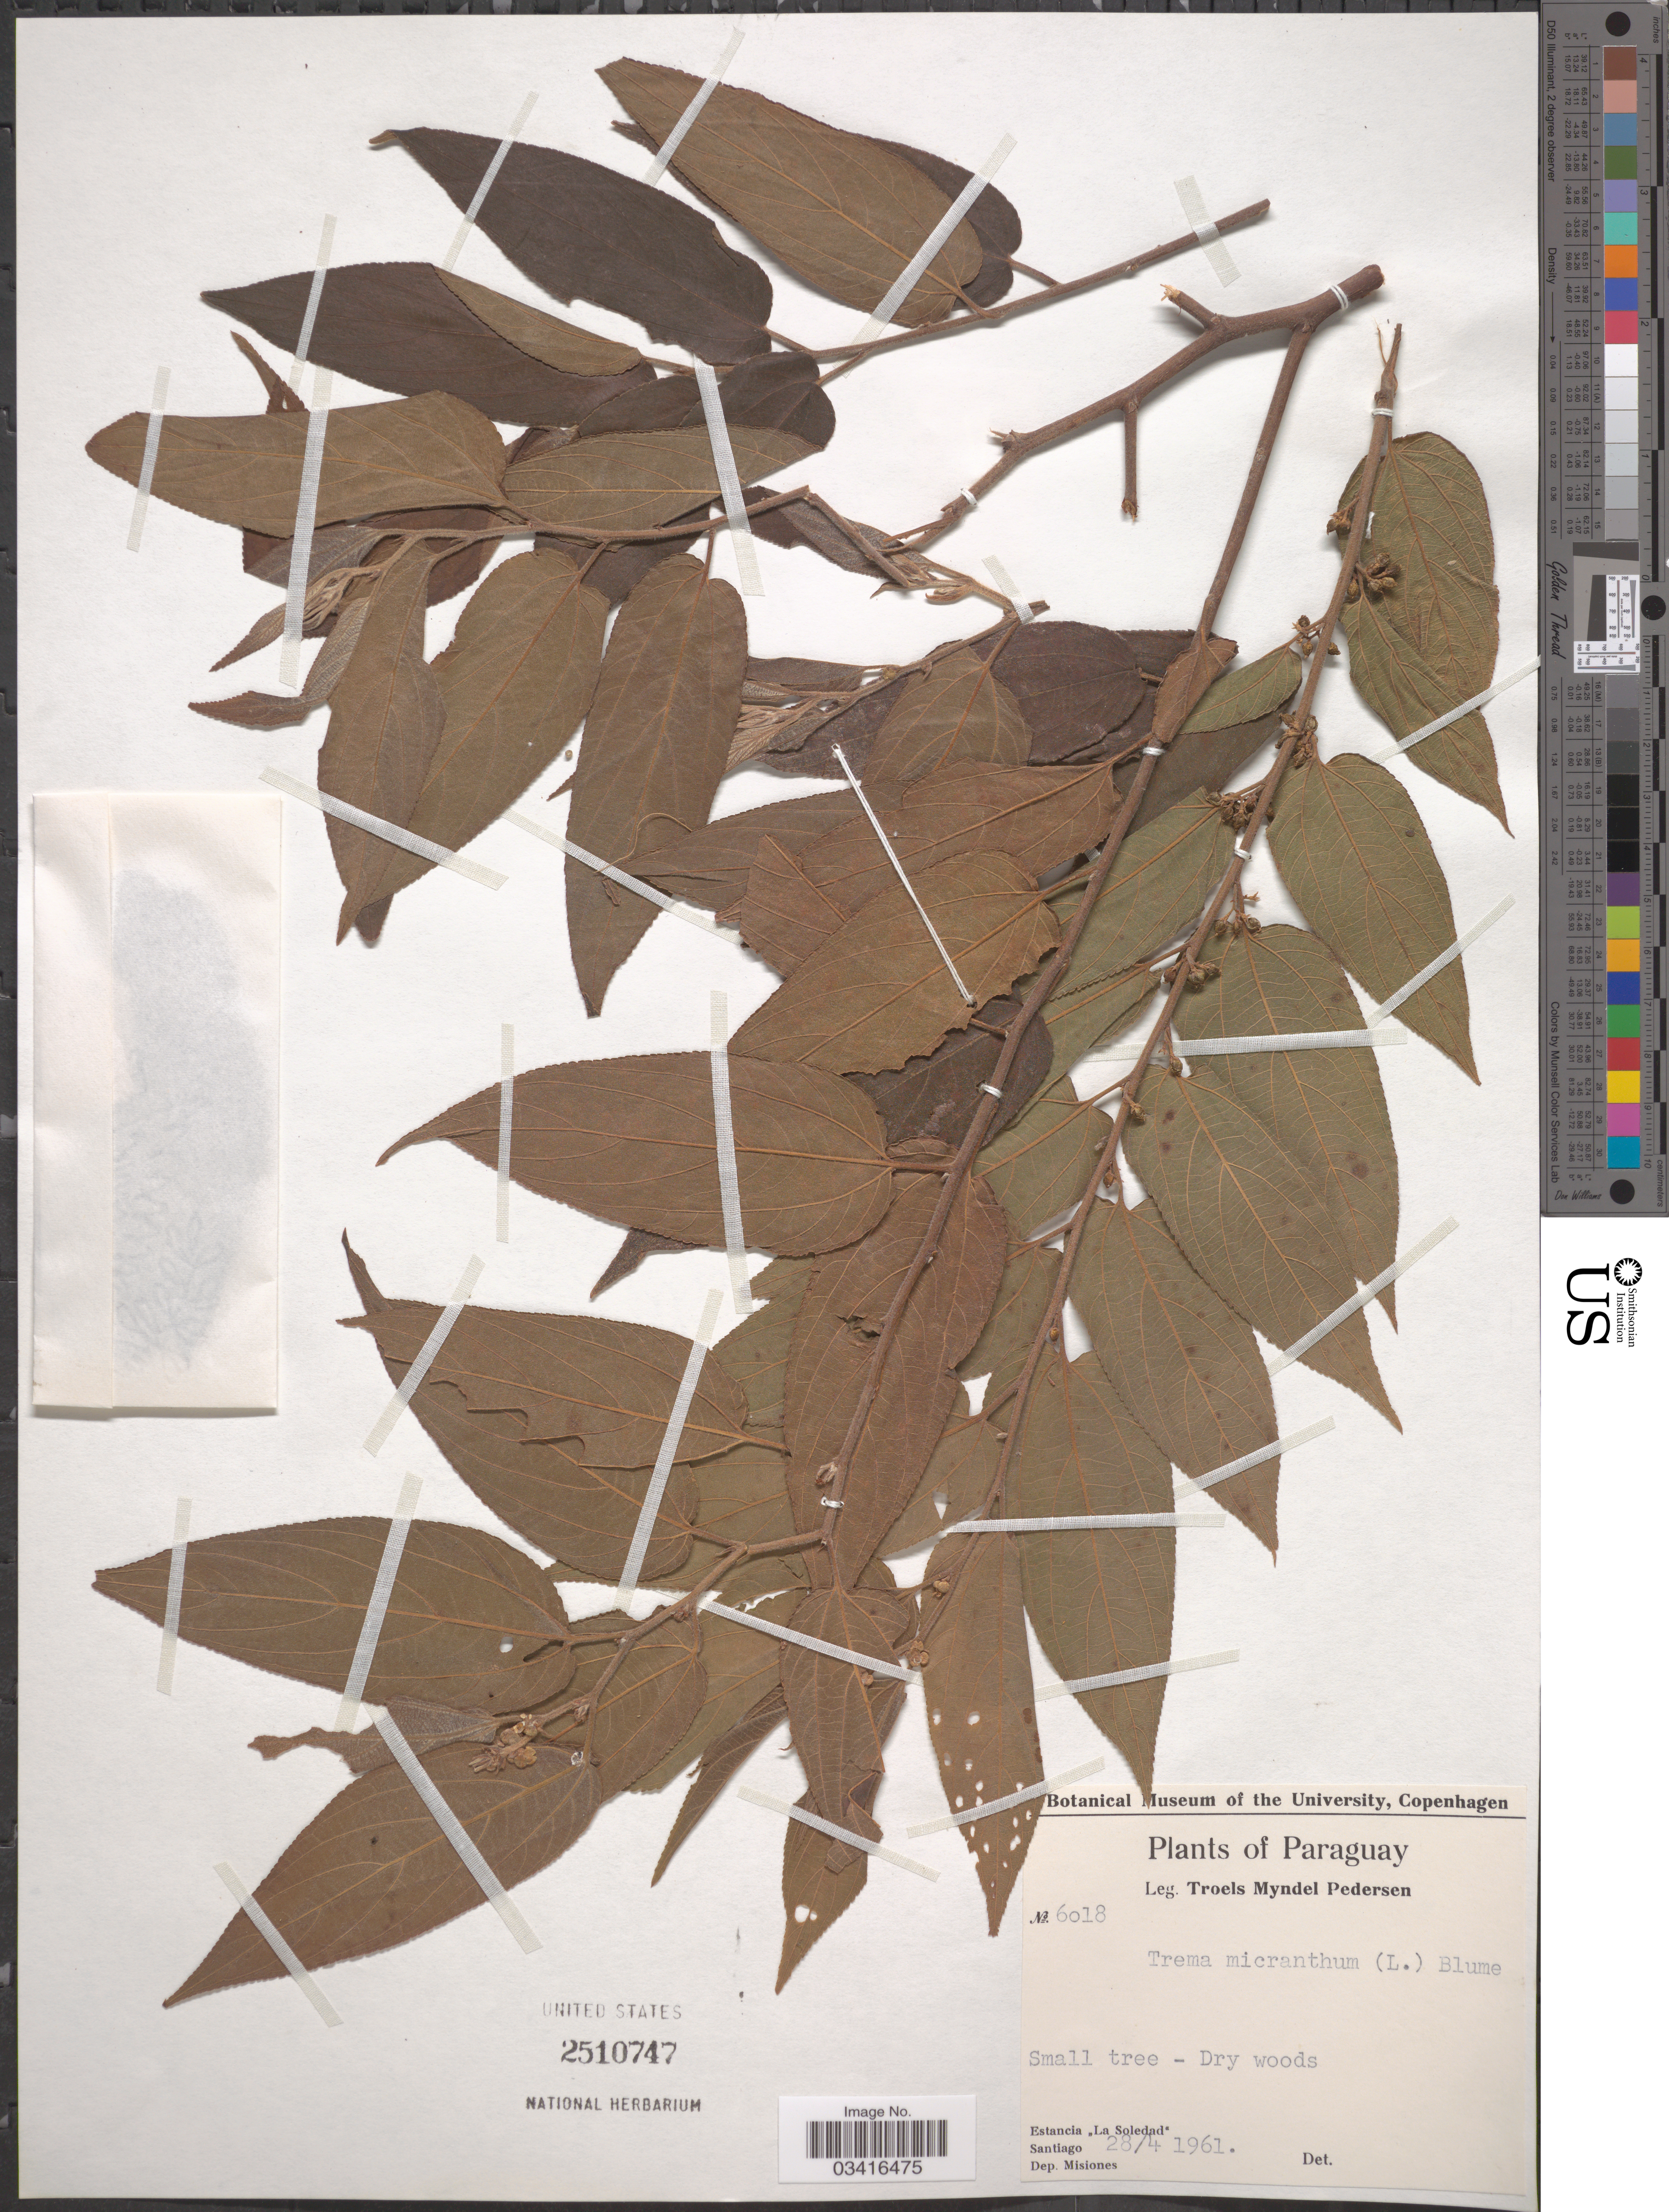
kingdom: Plantae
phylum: Tracheophyta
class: Magnoliopsida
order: Rosales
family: Cannabaceae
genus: Trema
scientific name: Trema micranthum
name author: (L.) Blume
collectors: T. Pederson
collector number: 6018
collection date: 1961-04-28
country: Paraguay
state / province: Misiones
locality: Estancia "La Soledad". Santiago. Dep. Misiones.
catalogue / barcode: US 2510747